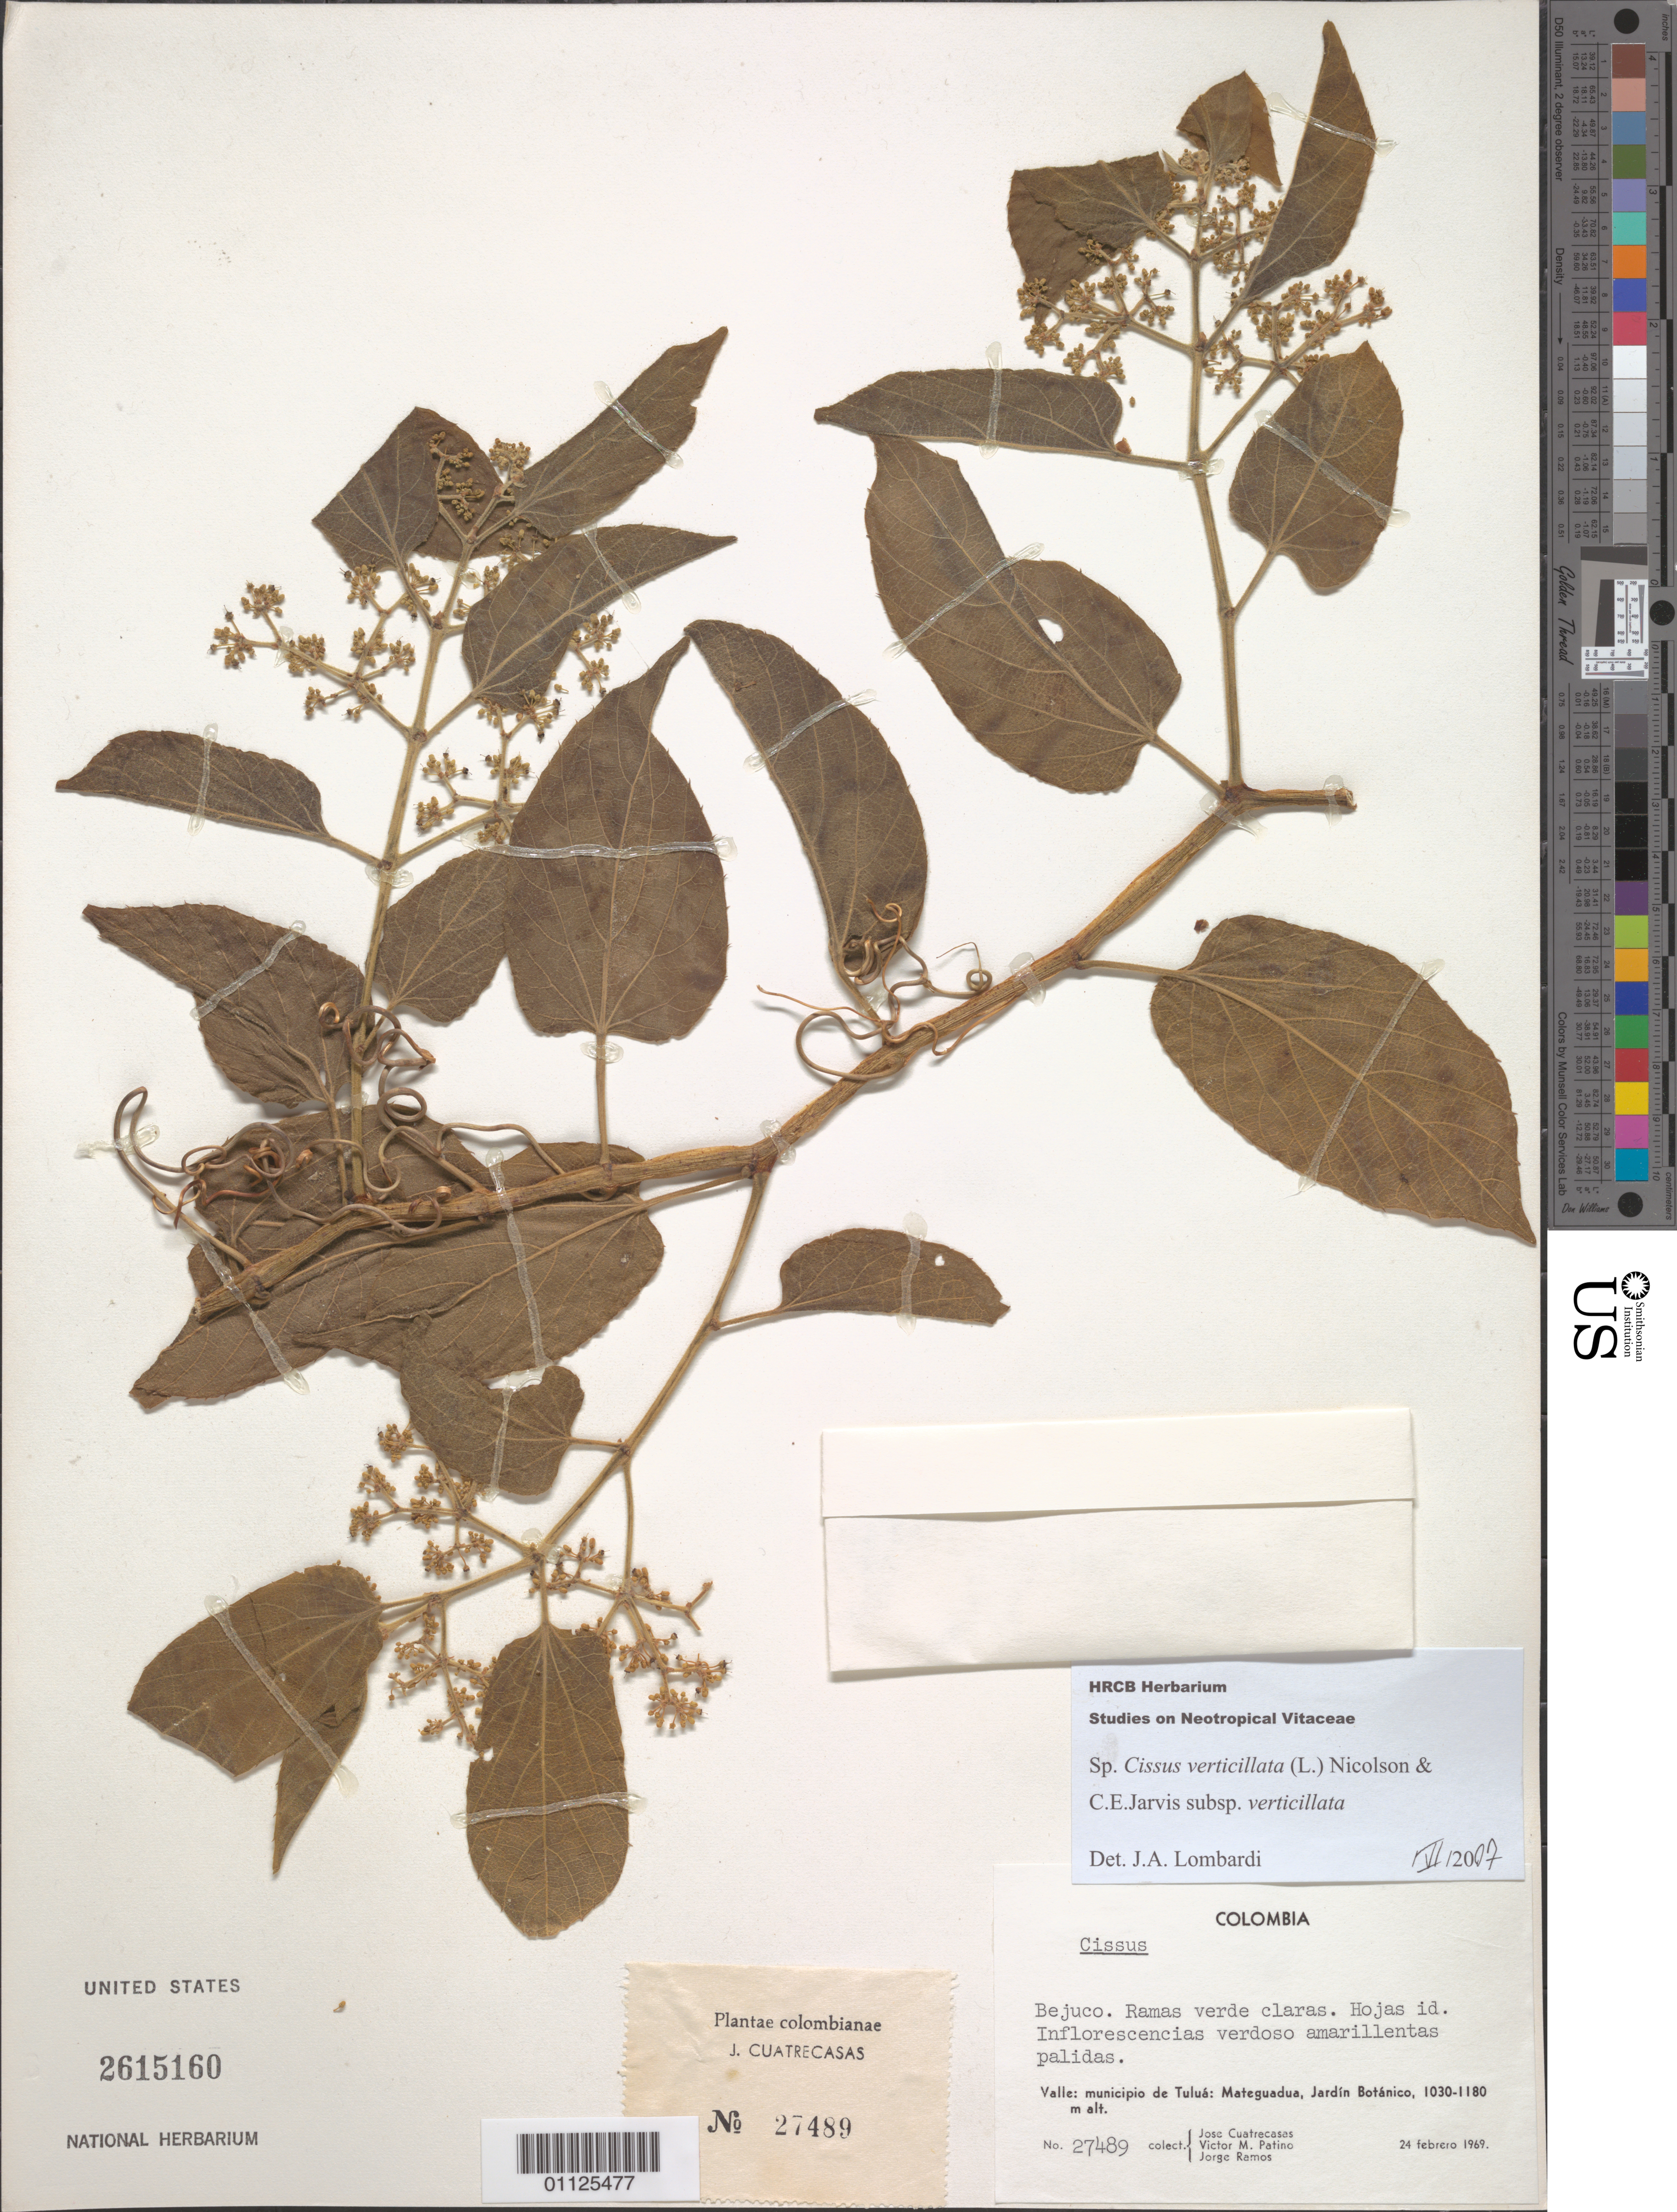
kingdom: Plantae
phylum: Tracheophyta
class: Magnoliopsida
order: Vitales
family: Vitaceae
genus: Cissus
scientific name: Cissus verticillata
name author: (L.) Nicolson & C.E. Jarvis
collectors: J. Cuatrecasas, V. M. Patiño & J. E. Ramos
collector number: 27489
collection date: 1969-02-24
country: Colombia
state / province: Valle del Cauca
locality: Municipio de Tulua: Mateguadua, Jardin Botanico.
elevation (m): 1030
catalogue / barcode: US 2615160